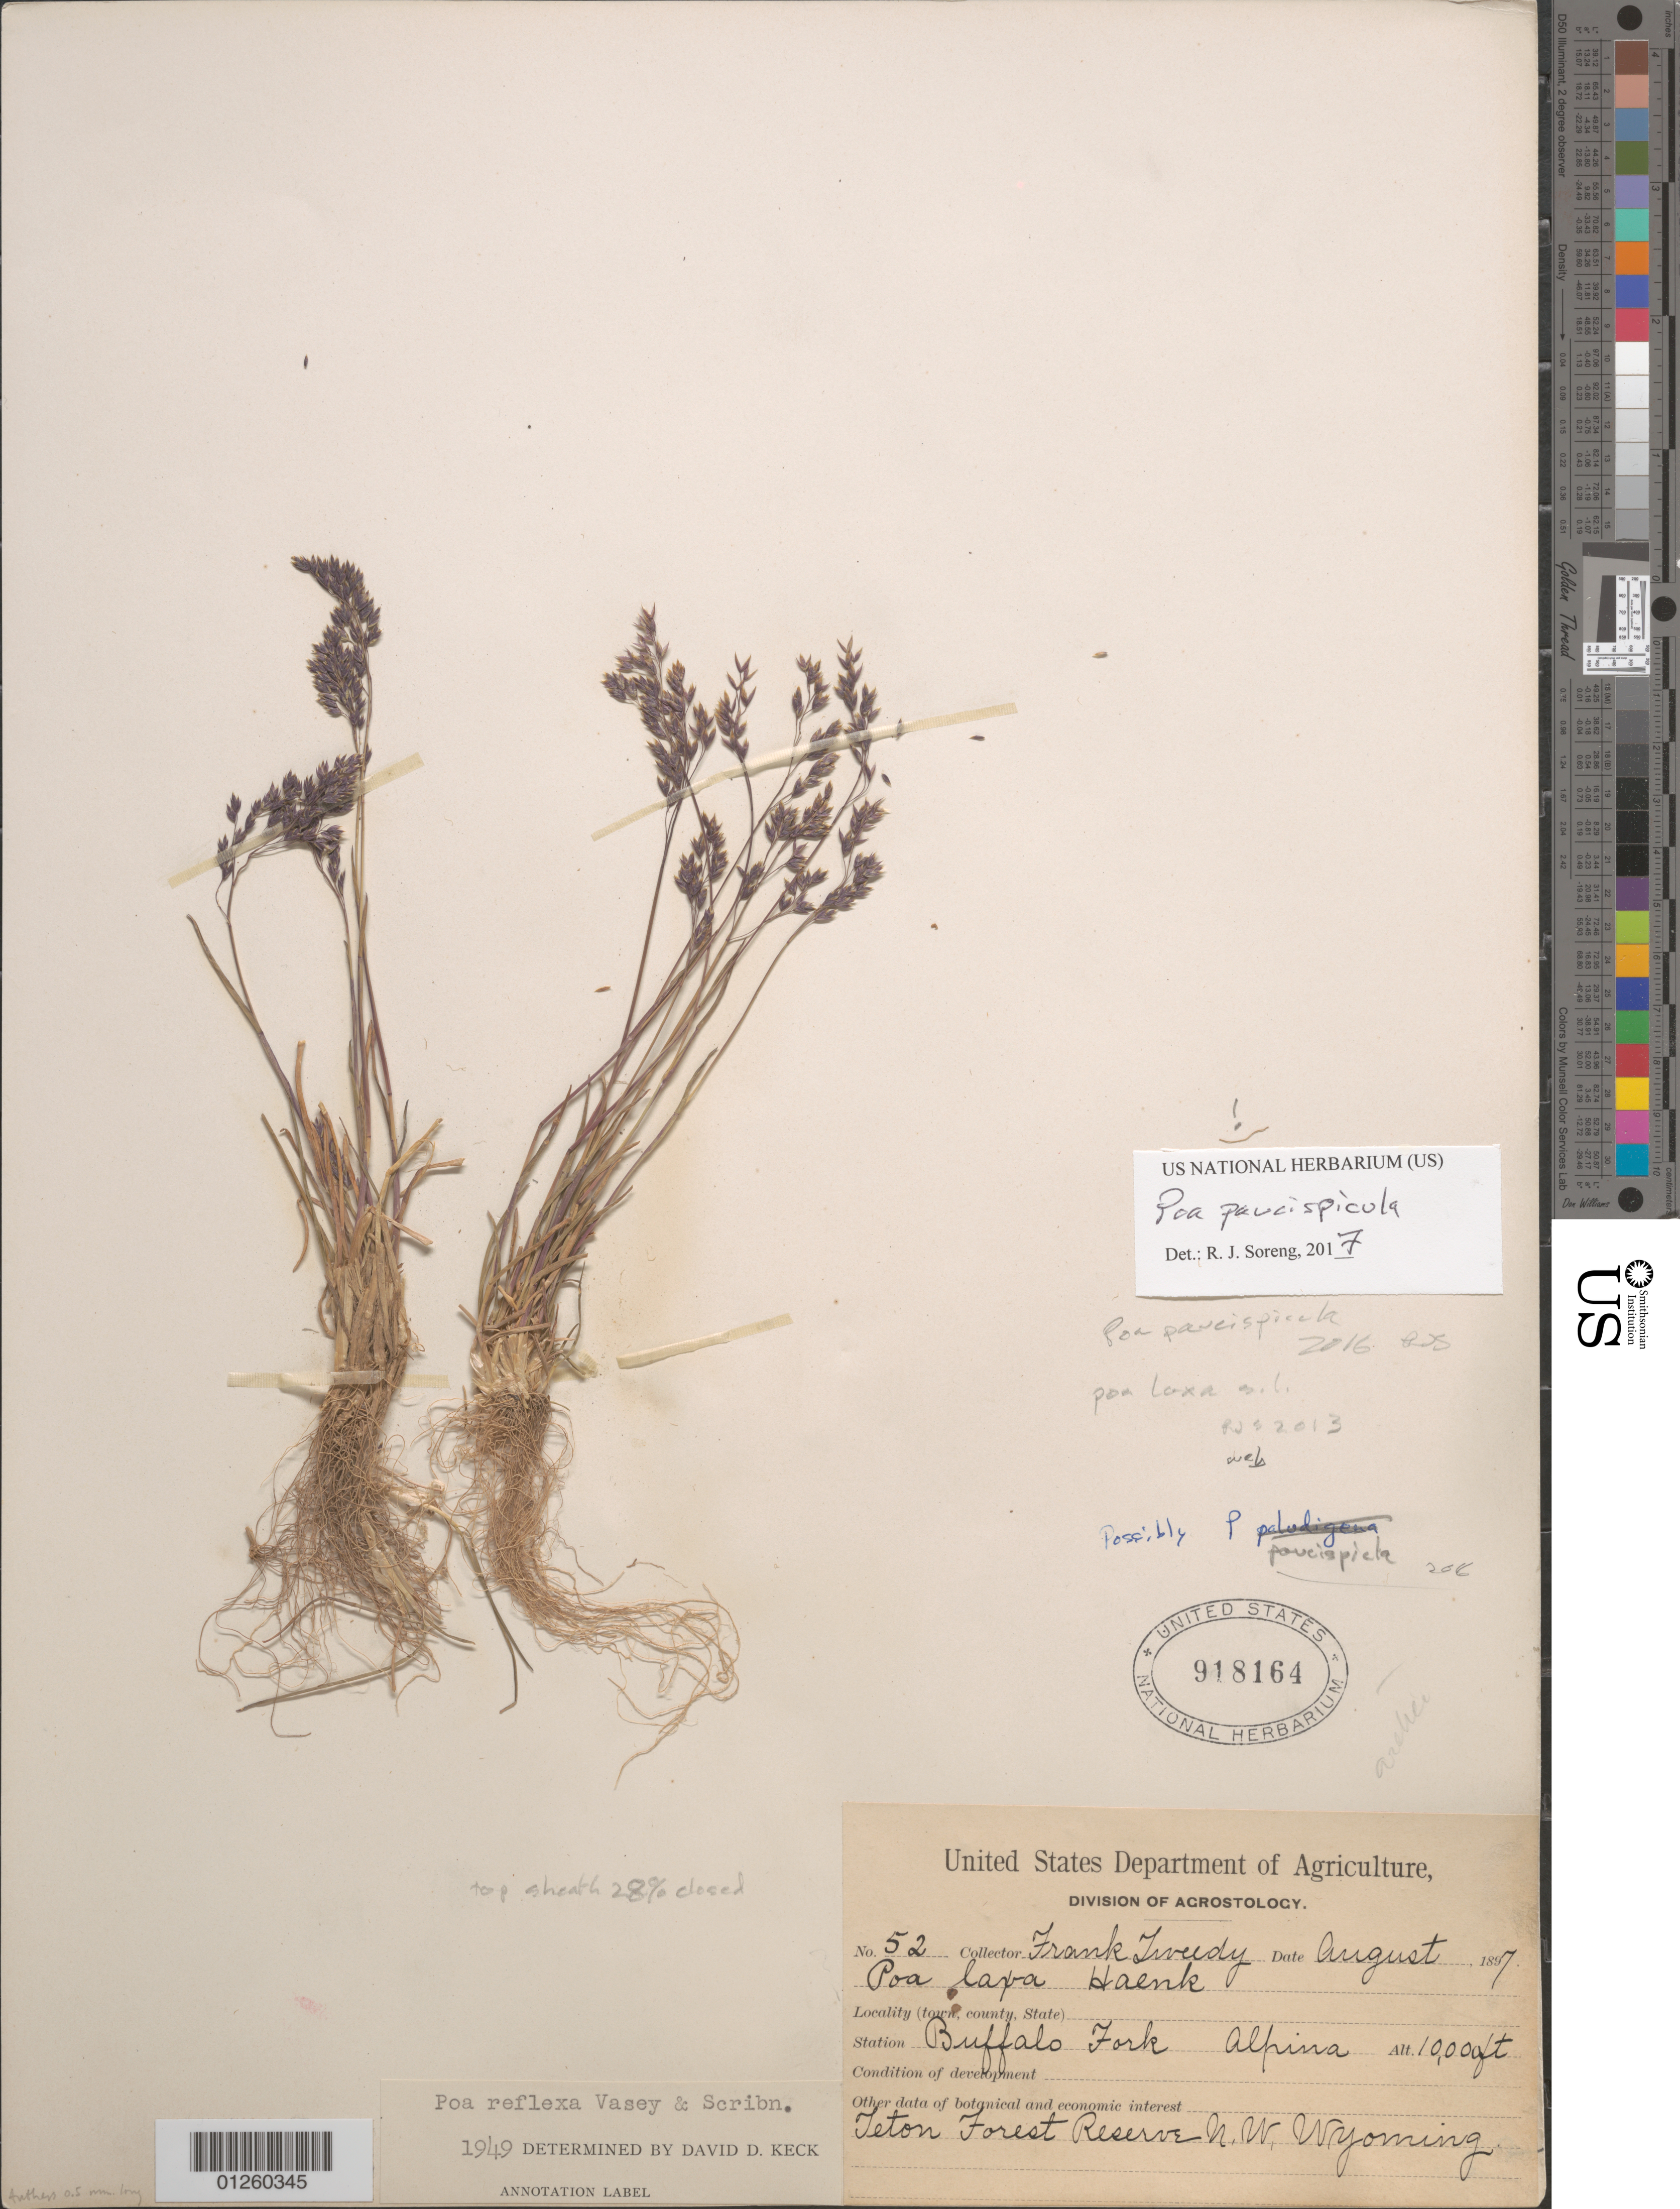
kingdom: Plantae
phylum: Tracheophyta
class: Liliopsida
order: Poales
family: Poaceae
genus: Poa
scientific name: Poa paucispicula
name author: Scribn. & Merr.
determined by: Soreng, Robert J., Research Associate (BOT), Smithsonian Institution - National Museum of Natural History (UNITED STATES)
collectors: F. Tweedy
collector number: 52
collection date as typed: Date: August, 1897.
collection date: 1897-08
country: United States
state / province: Wyoming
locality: Buffalo Fork Alpina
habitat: Alpine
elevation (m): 3048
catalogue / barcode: US 918164